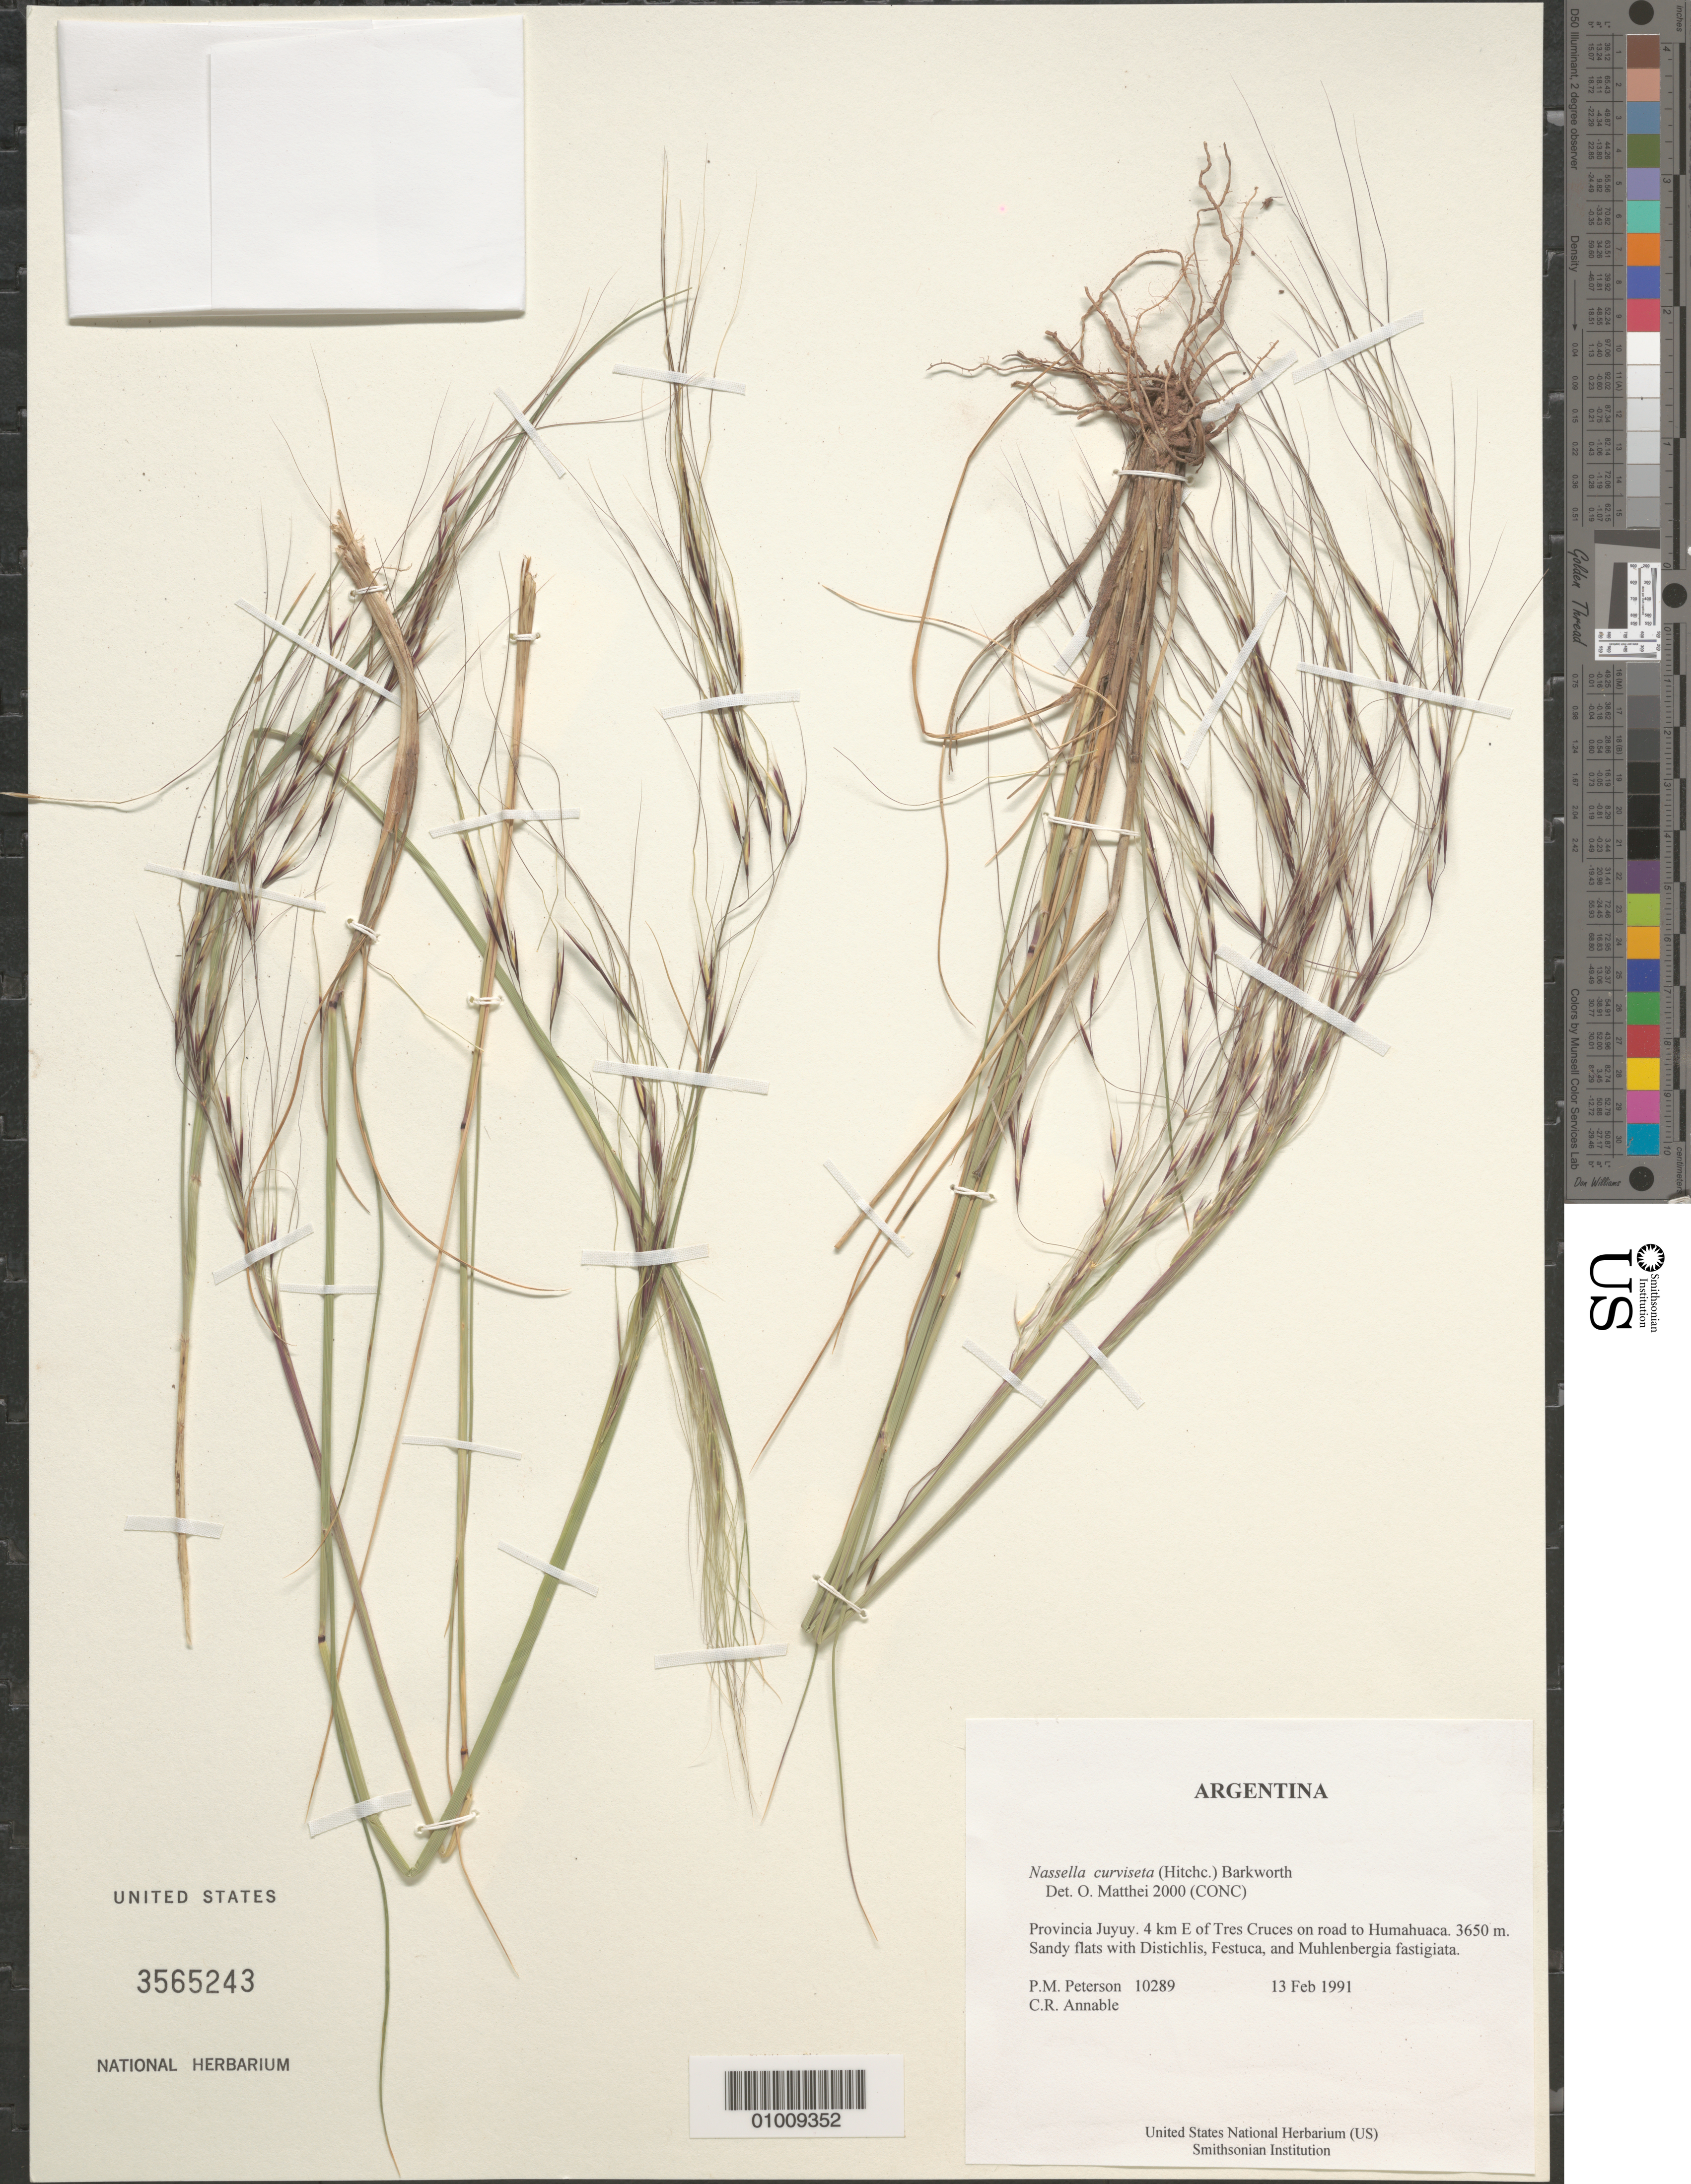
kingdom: Plantae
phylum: Tracheophyta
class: Liliopsida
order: Poales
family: Poaceae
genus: Nassella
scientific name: Nassella curviseta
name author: (Hitchc.) Barkworth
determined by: Matthei, O. R.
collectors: P. M. Peterson & C. R. Annable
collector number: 10289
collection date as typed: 13 Feb 1991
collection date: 1991-02-13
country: Argentina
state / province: Jujuy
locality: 4 km E of Tres Cruces on road to Humahuaca.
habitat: Sandy flats with Distichlis, Festuca, and Muhlenbergia fastigiata.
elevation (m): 3650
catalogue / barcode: US 3565243